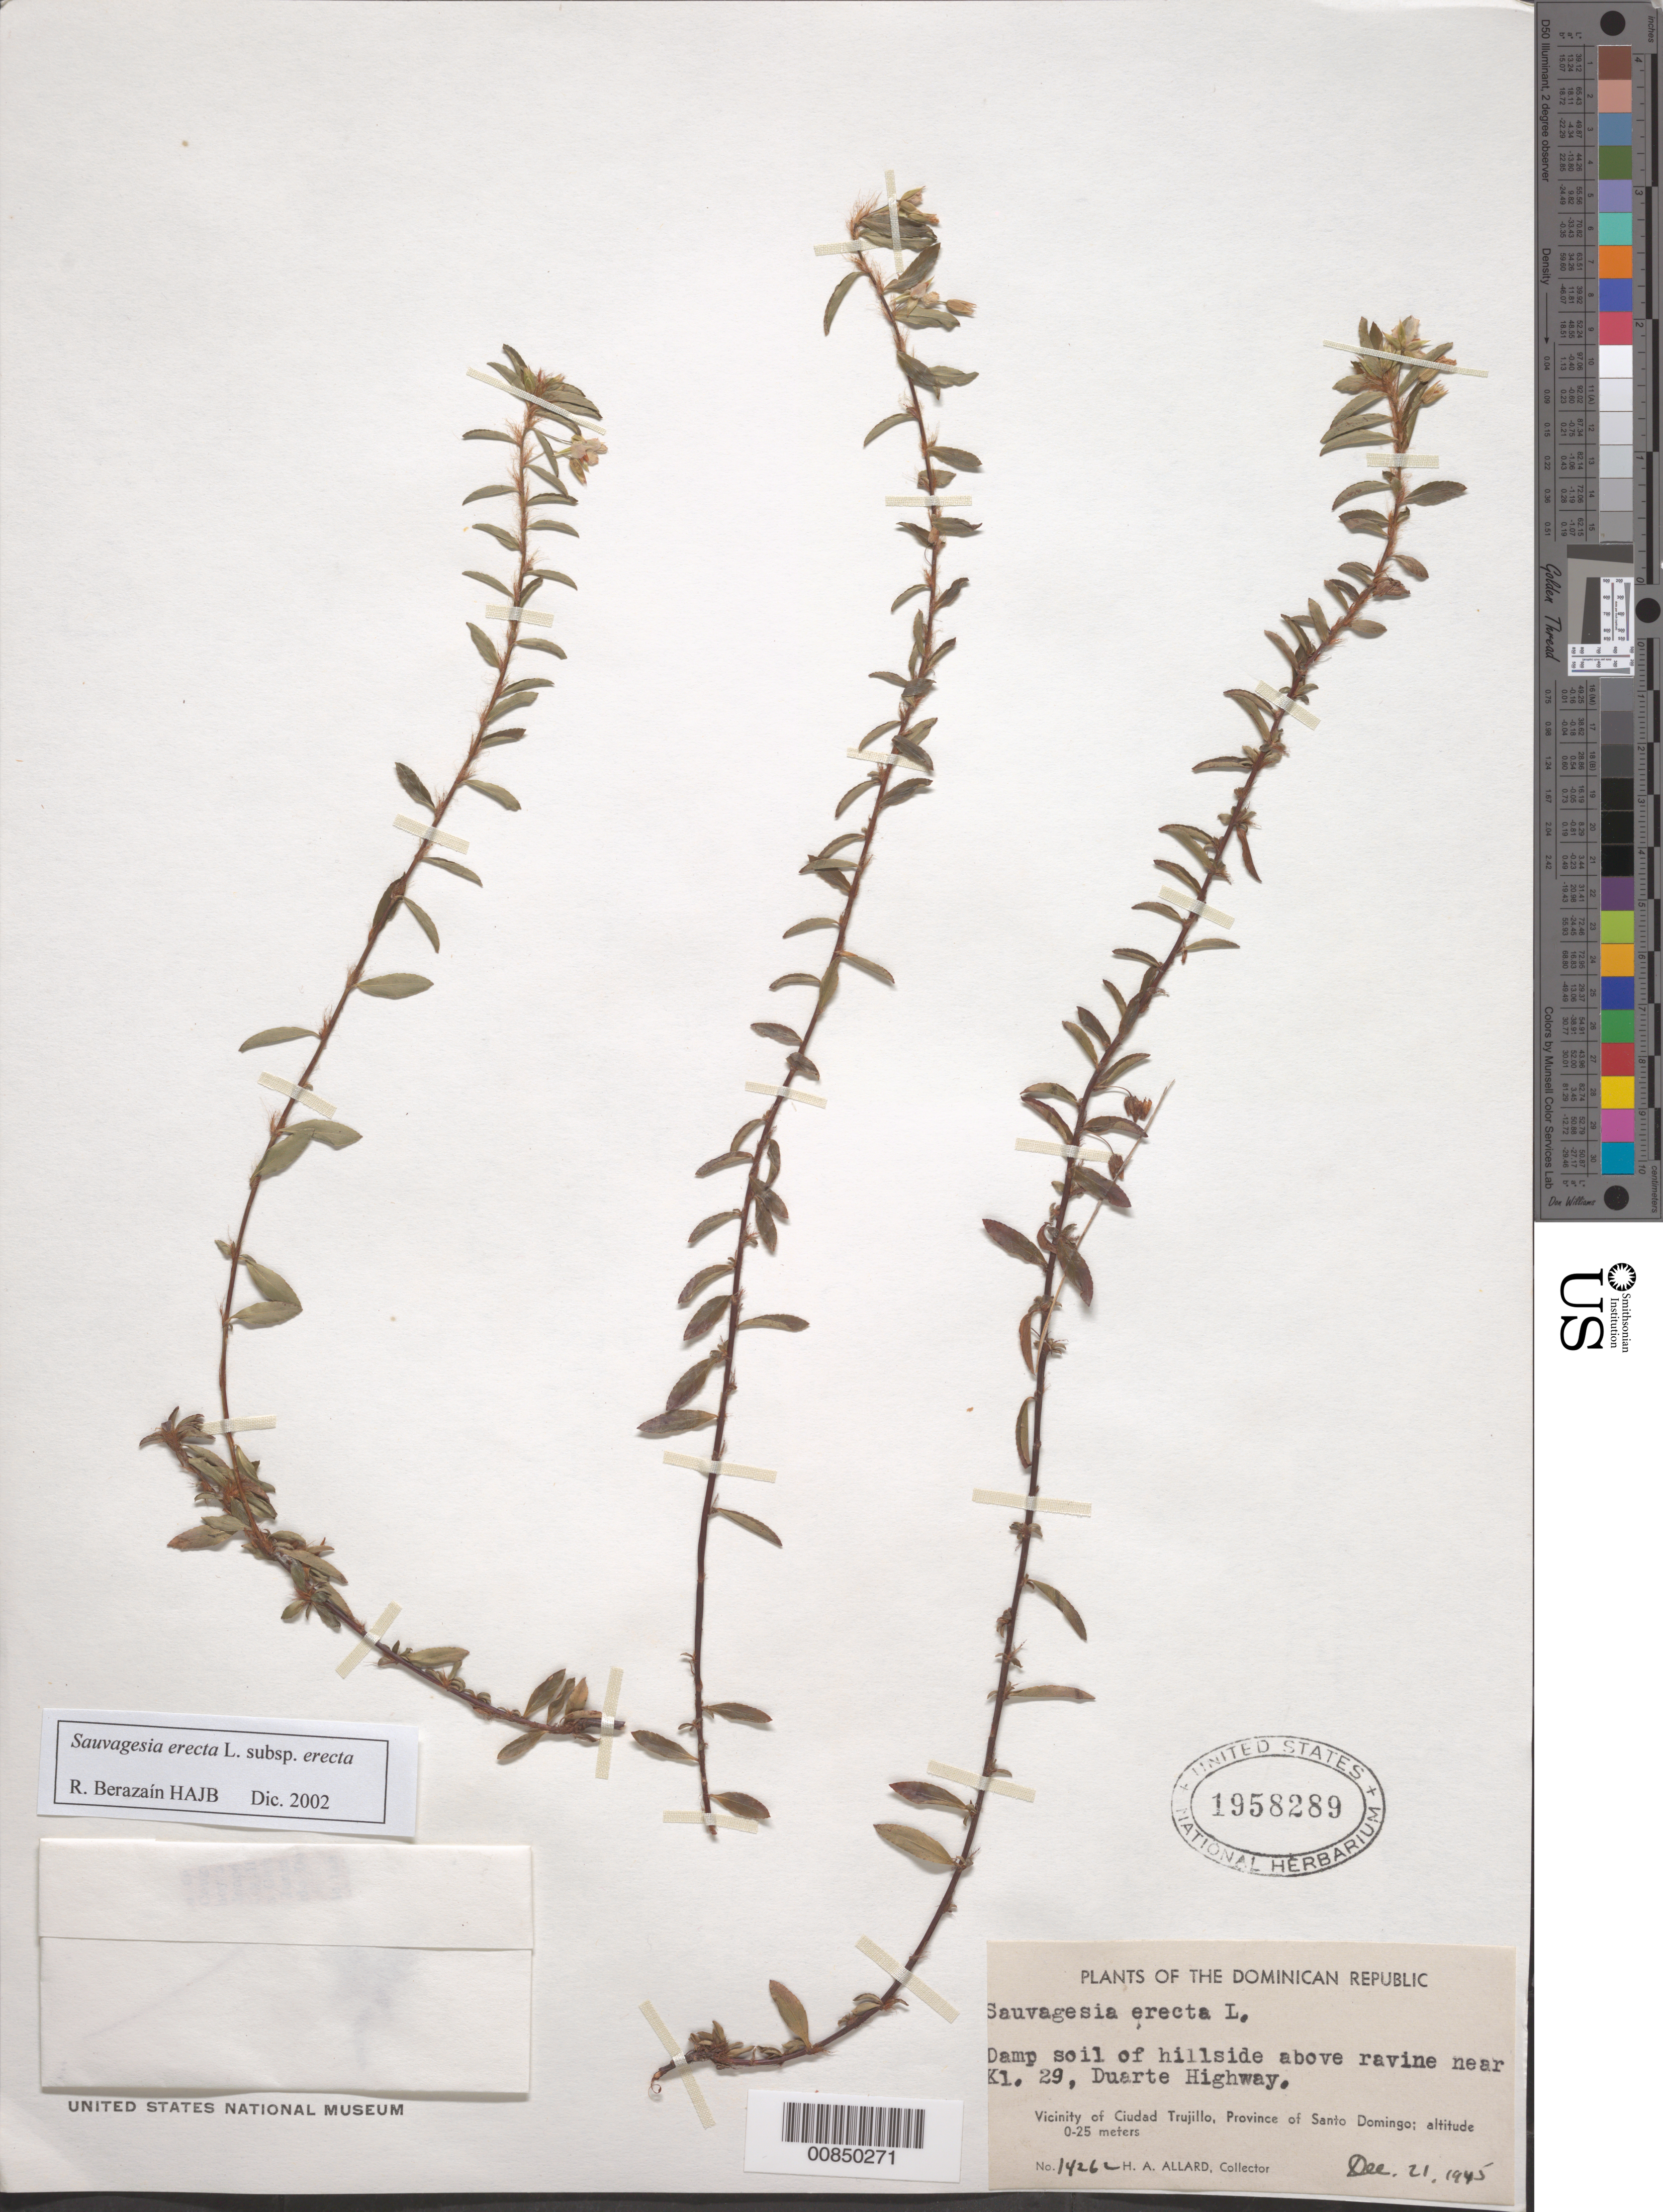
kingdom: Plantae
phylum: Tracheophyta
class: Magnoliopsida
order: Malpighiales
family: Ochnaceae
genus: Sauvagesia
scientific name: Sauvagesia erecta subsp. erecta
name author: L.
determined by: Berazaín, R.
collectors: H. A. Allard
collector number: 14262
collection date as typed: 21 Dec 1945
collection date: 1945-12-21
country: Dominican Republic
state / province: Distrito Nacional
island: Hispaniola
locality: Vicinity of Santo Domingo City, ravine near K. 29, Duarte Highway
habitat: Damp soil of hillside above ravine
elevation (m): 0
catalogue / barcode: US 1958289